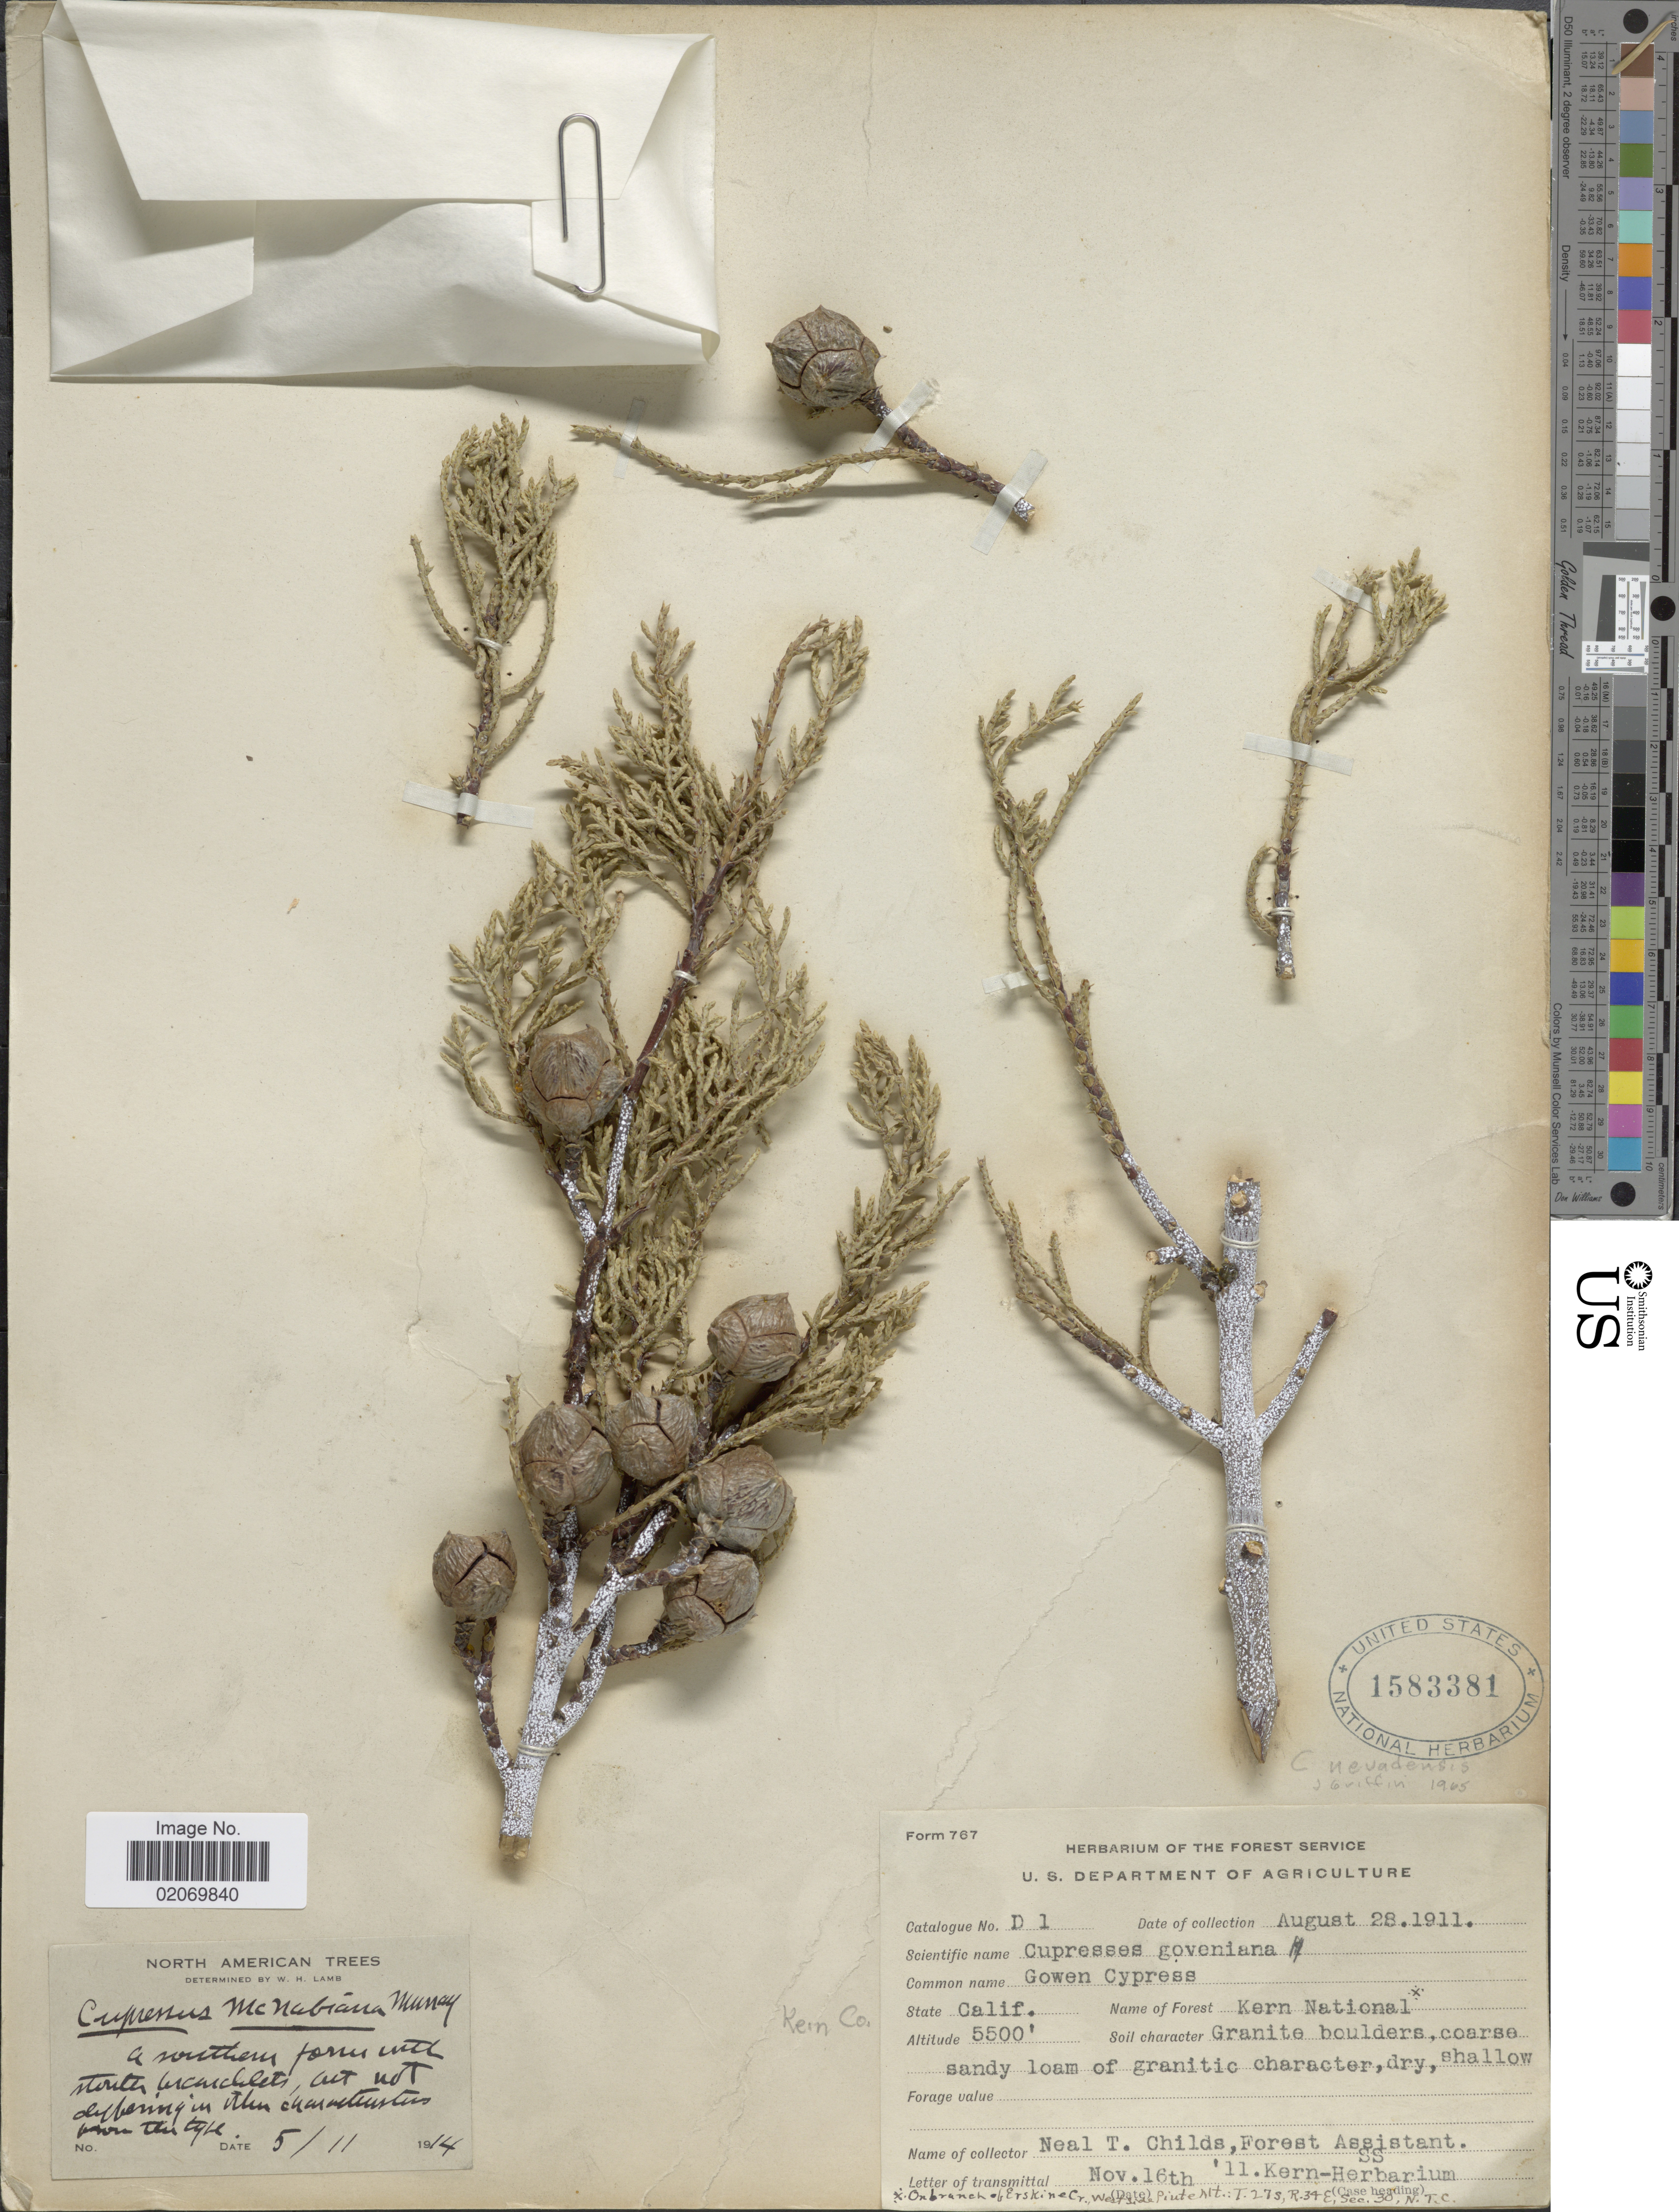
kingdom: Plantae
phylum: Tracheophyta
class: Pinopsida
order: Pinales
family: Cupressaceae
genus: Hesperocyparis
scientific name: Hesperocyparis nevadensis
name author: (Abrams) Bartel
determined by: (US) Smithsonian Institution - National Museum of Natural History - Department of Botany (UNITED STATES)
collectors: N. Childs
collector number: D 1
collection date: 1911-08-28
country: United States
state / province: California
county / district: Kern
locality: Name of Forest Kern National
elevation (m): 1676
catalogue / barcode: US 1583381